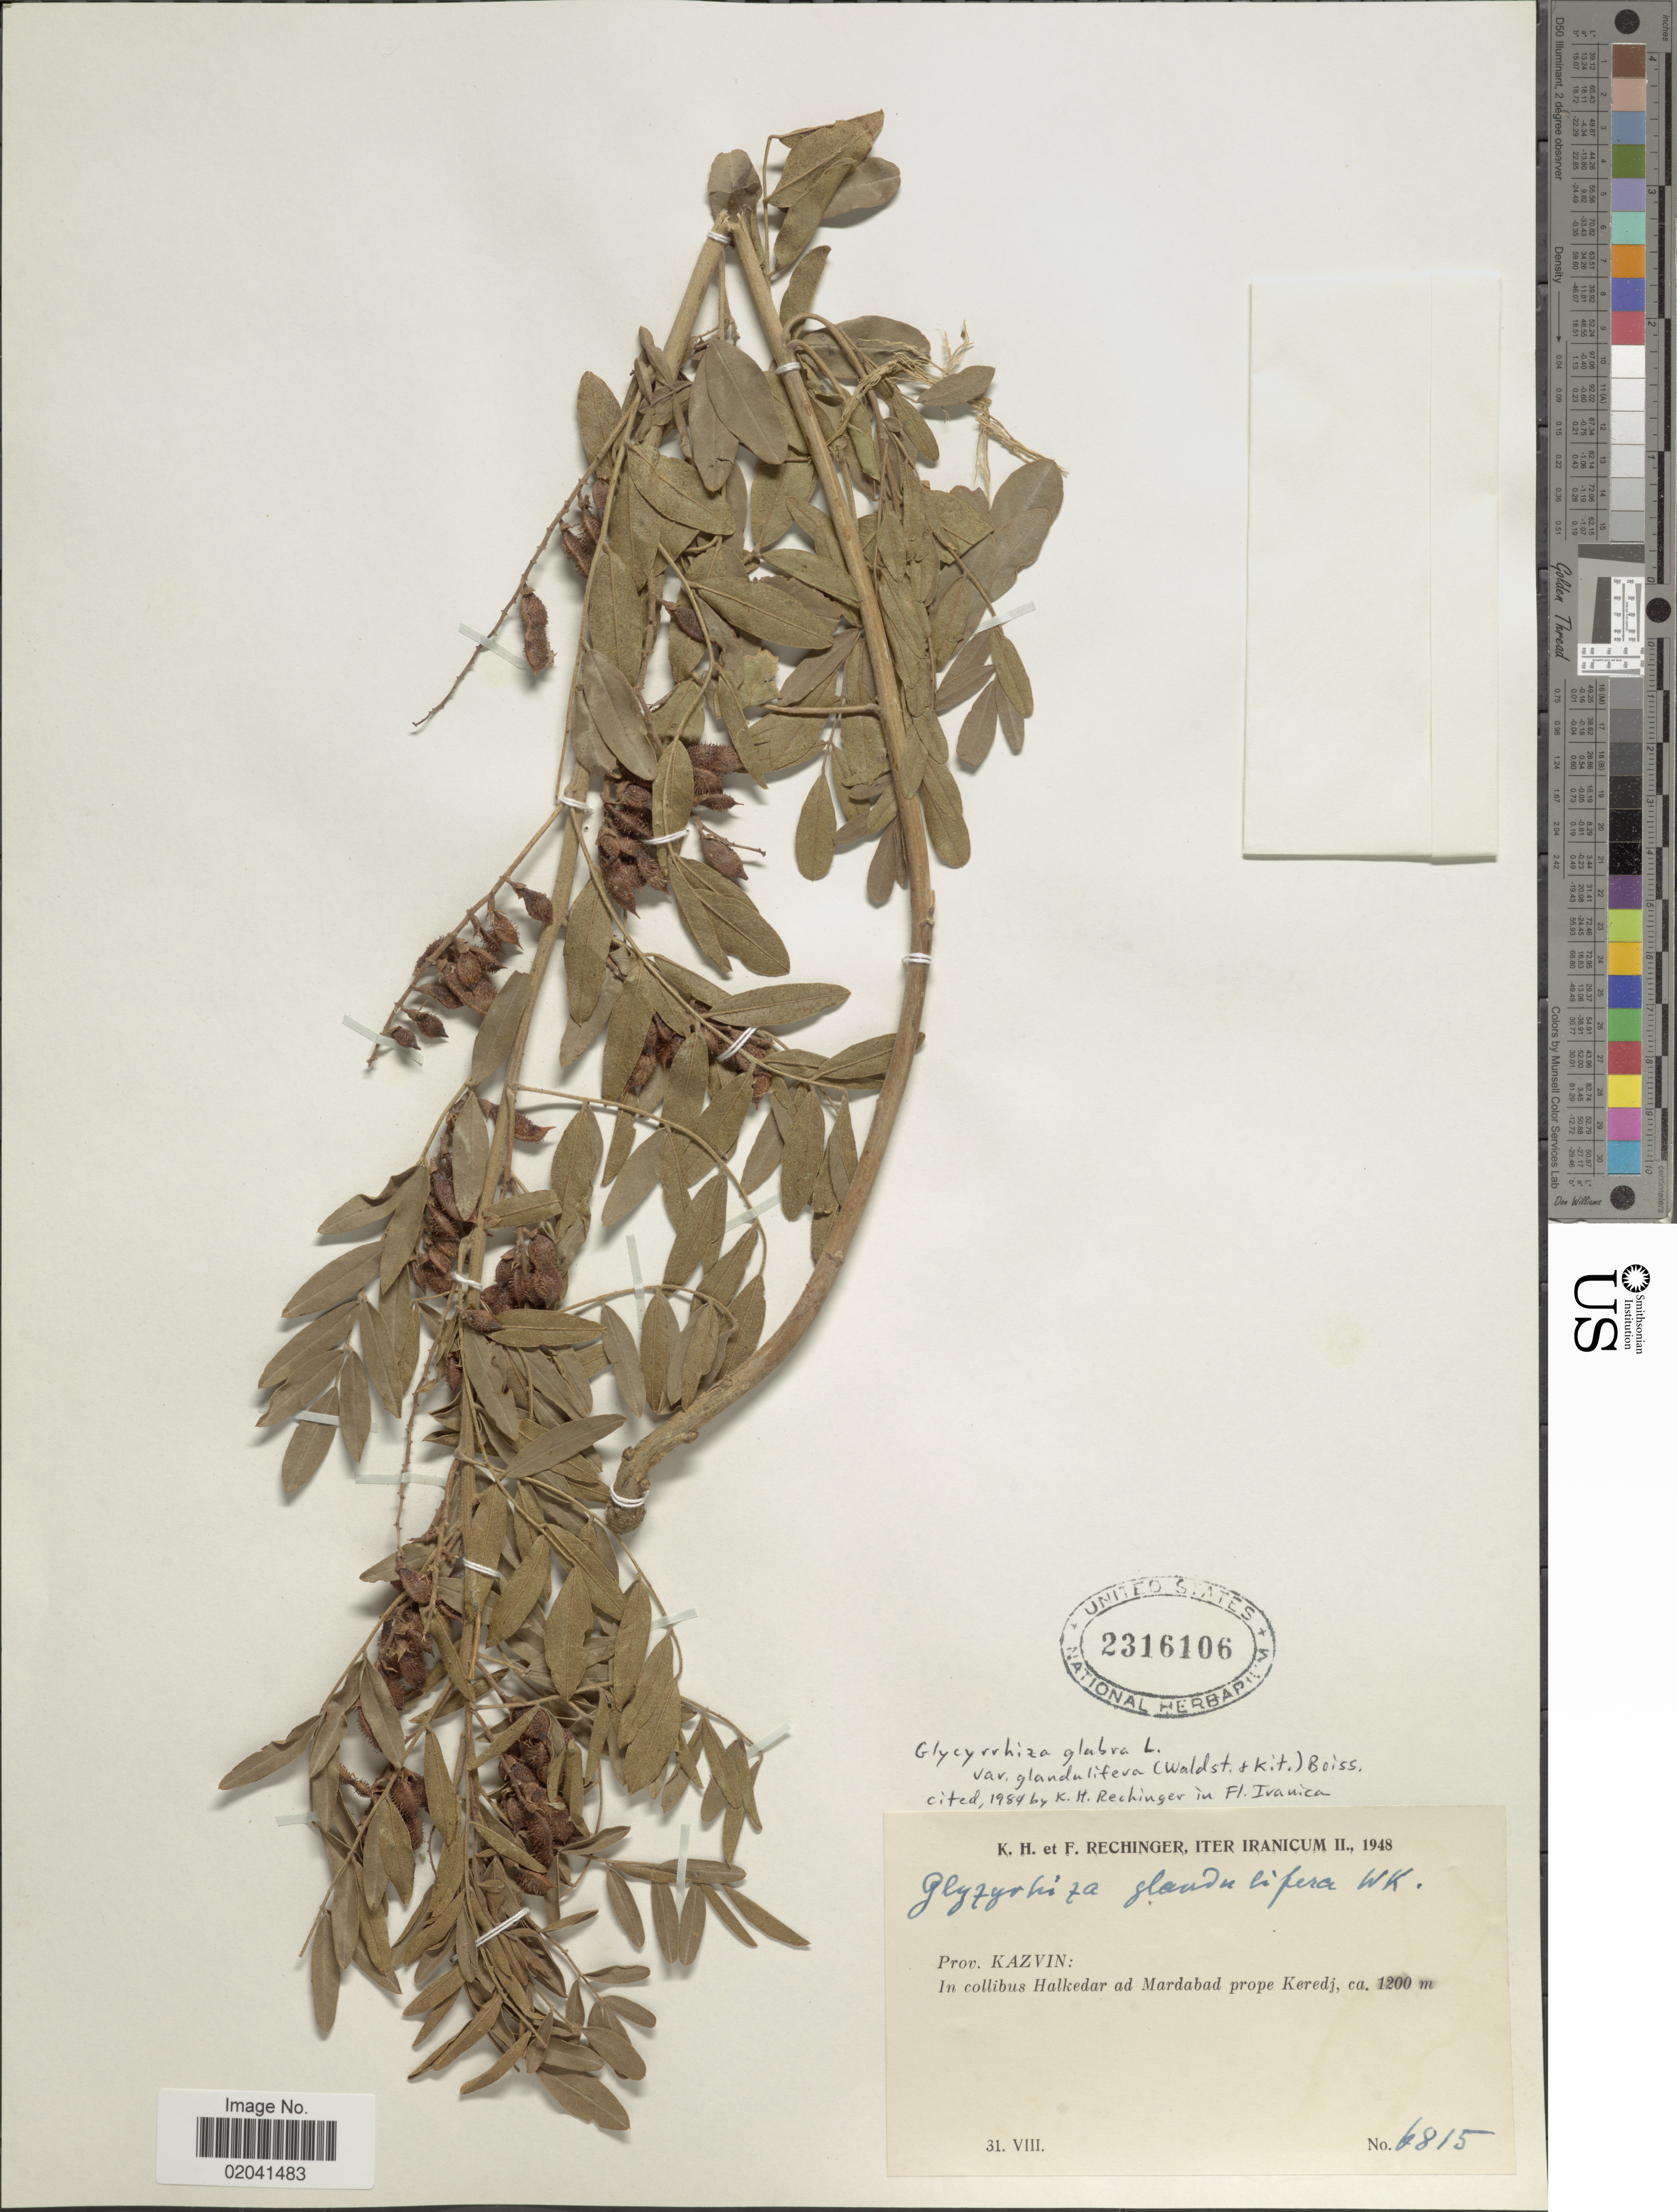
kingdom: Plantae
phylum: Tracheophyta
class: Magnoliopsida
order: Fabales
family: Fabaceae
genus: Glycyrrhiza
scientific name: Glycyrrhiza glabra var. glandulifera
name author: Ponert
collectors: K. H. Rechinger & F. Rechinger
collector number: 6815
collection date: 1948-08-31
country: Iran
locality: Prov. Kazvin: Halkedar ad Mardabad prope Keredj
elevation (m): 1200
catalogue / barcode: US 2316106